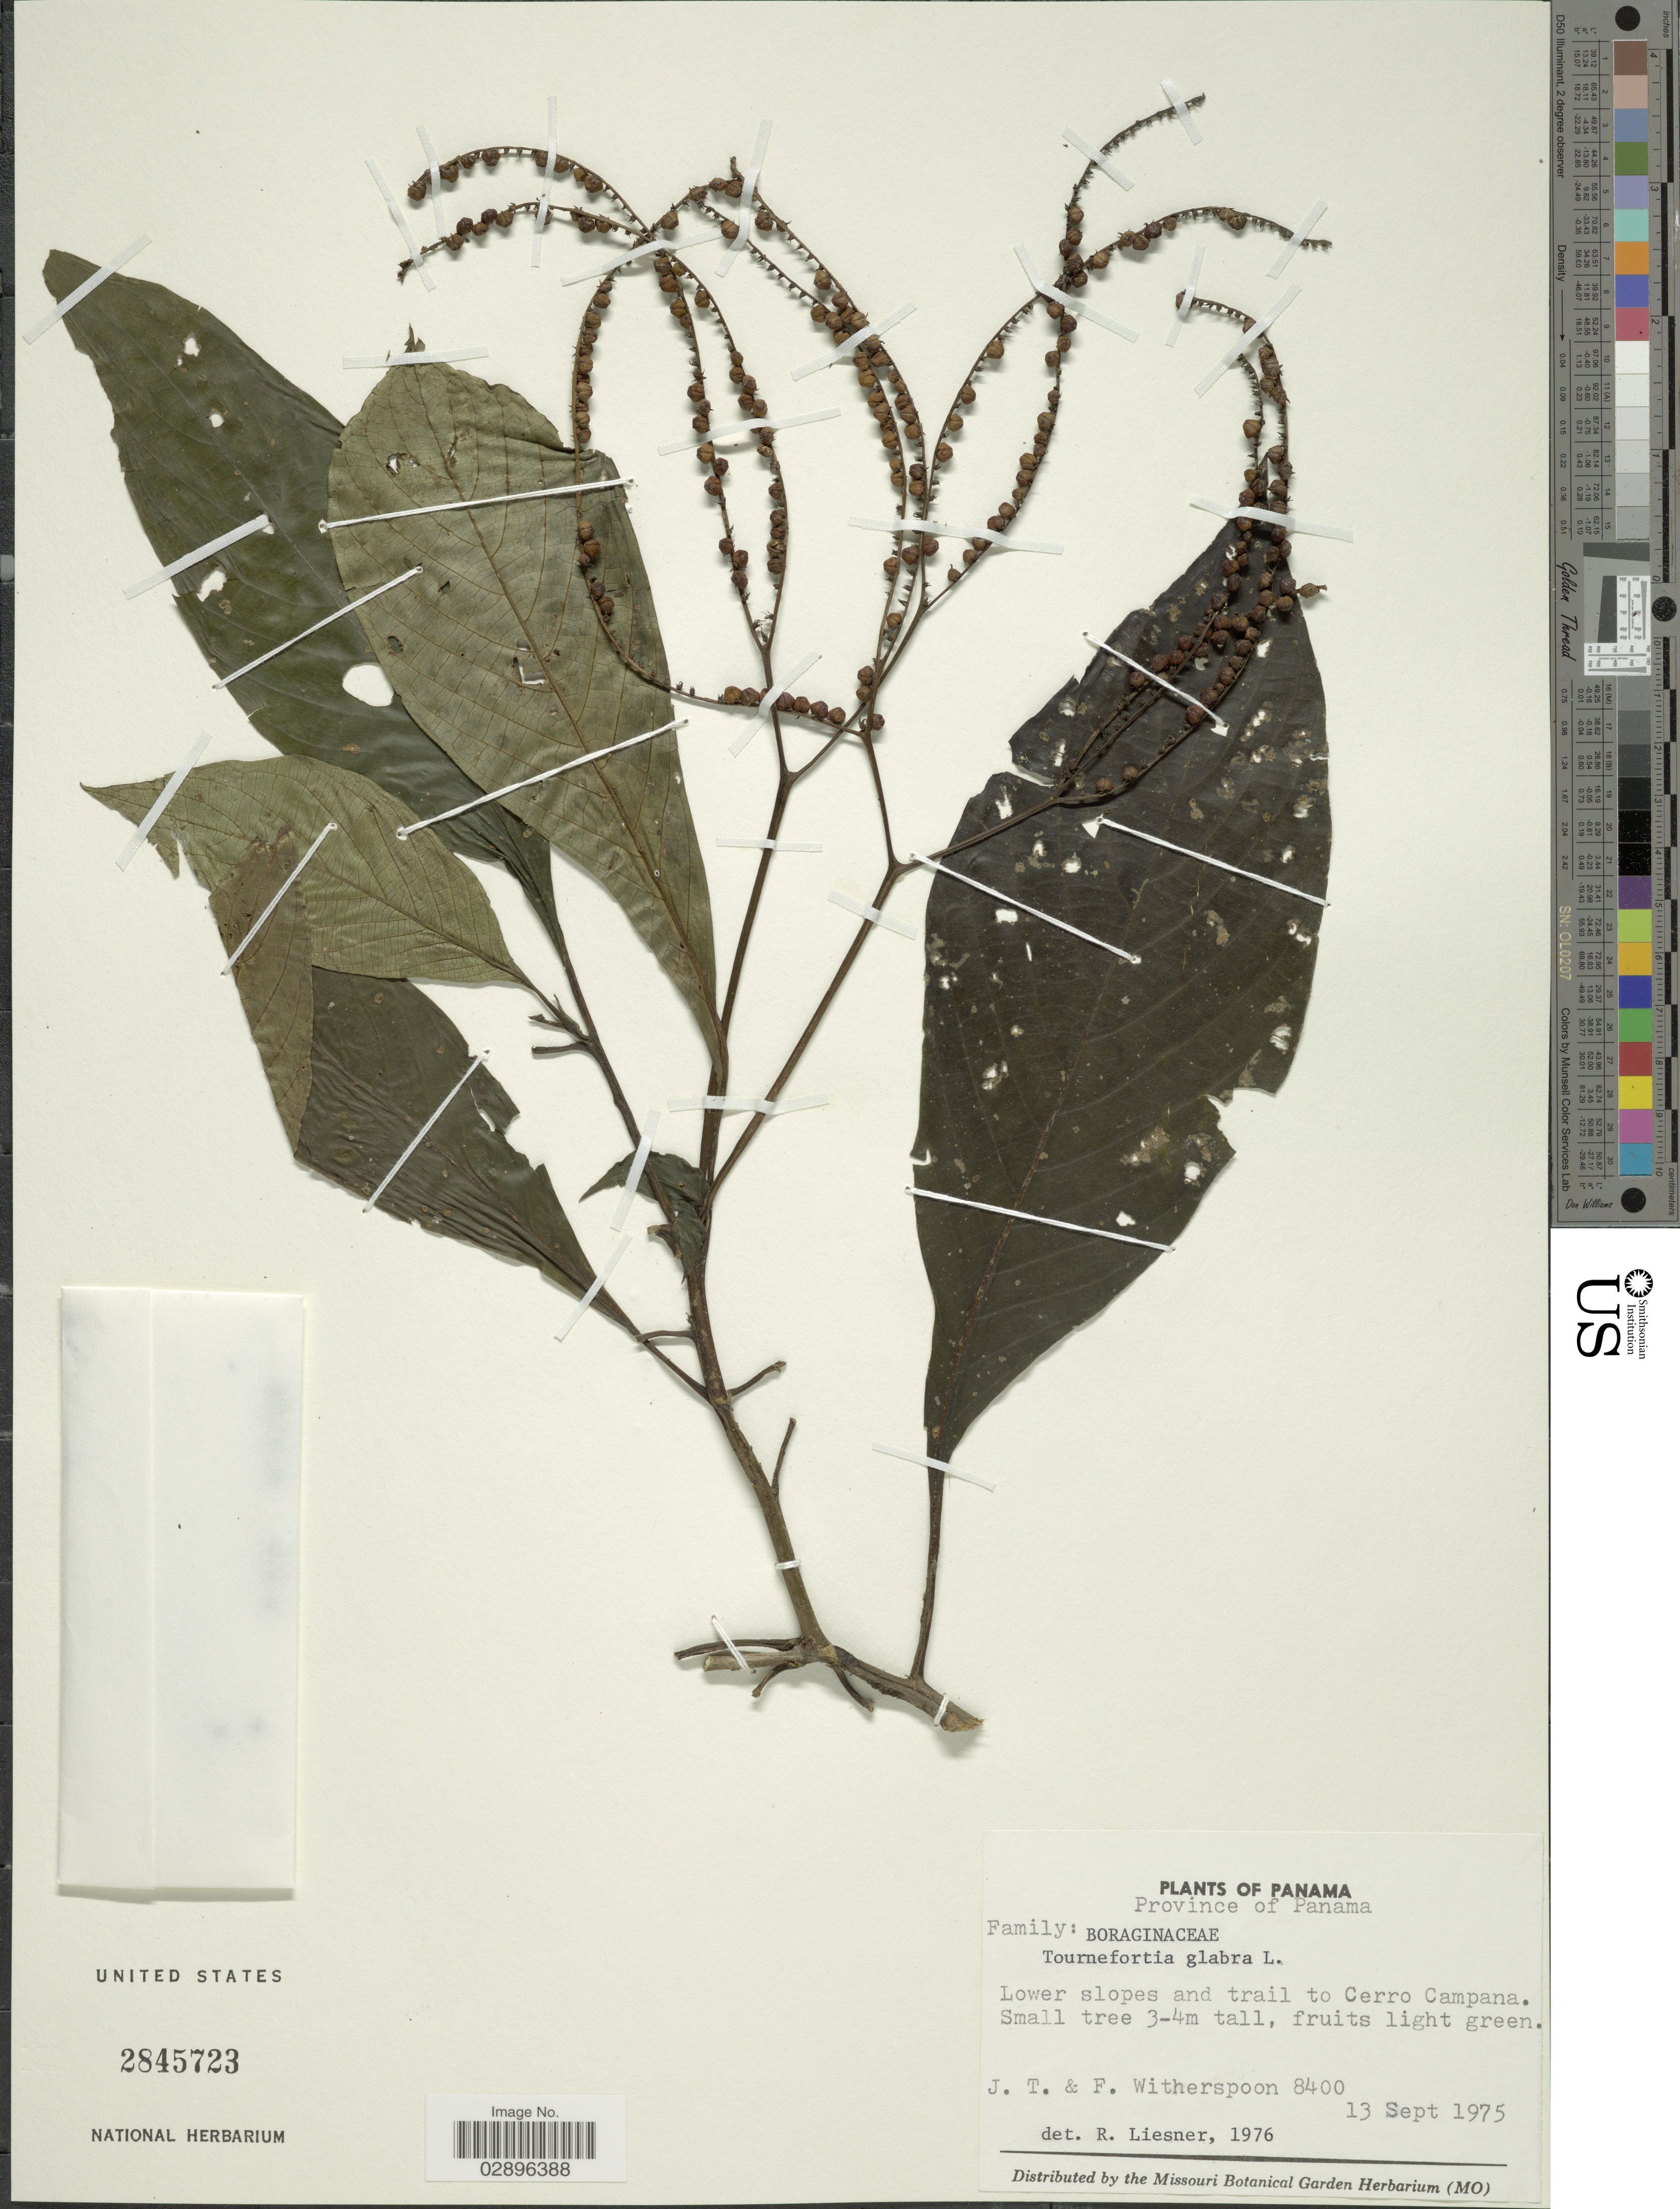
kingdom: Plantae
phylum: Tracheophyta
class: Magnoliopsida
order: Boraginales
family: Heliotropiaceae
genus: Tournefortia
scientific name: Tournefortia glabra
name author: L.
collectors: J. Witherspoon & F. Witherspoon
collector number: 8400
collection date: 1975-09-13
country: Panama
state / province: Panamá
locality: Lower slopes and trail to Cerro Campana.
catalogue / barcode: US 2845723